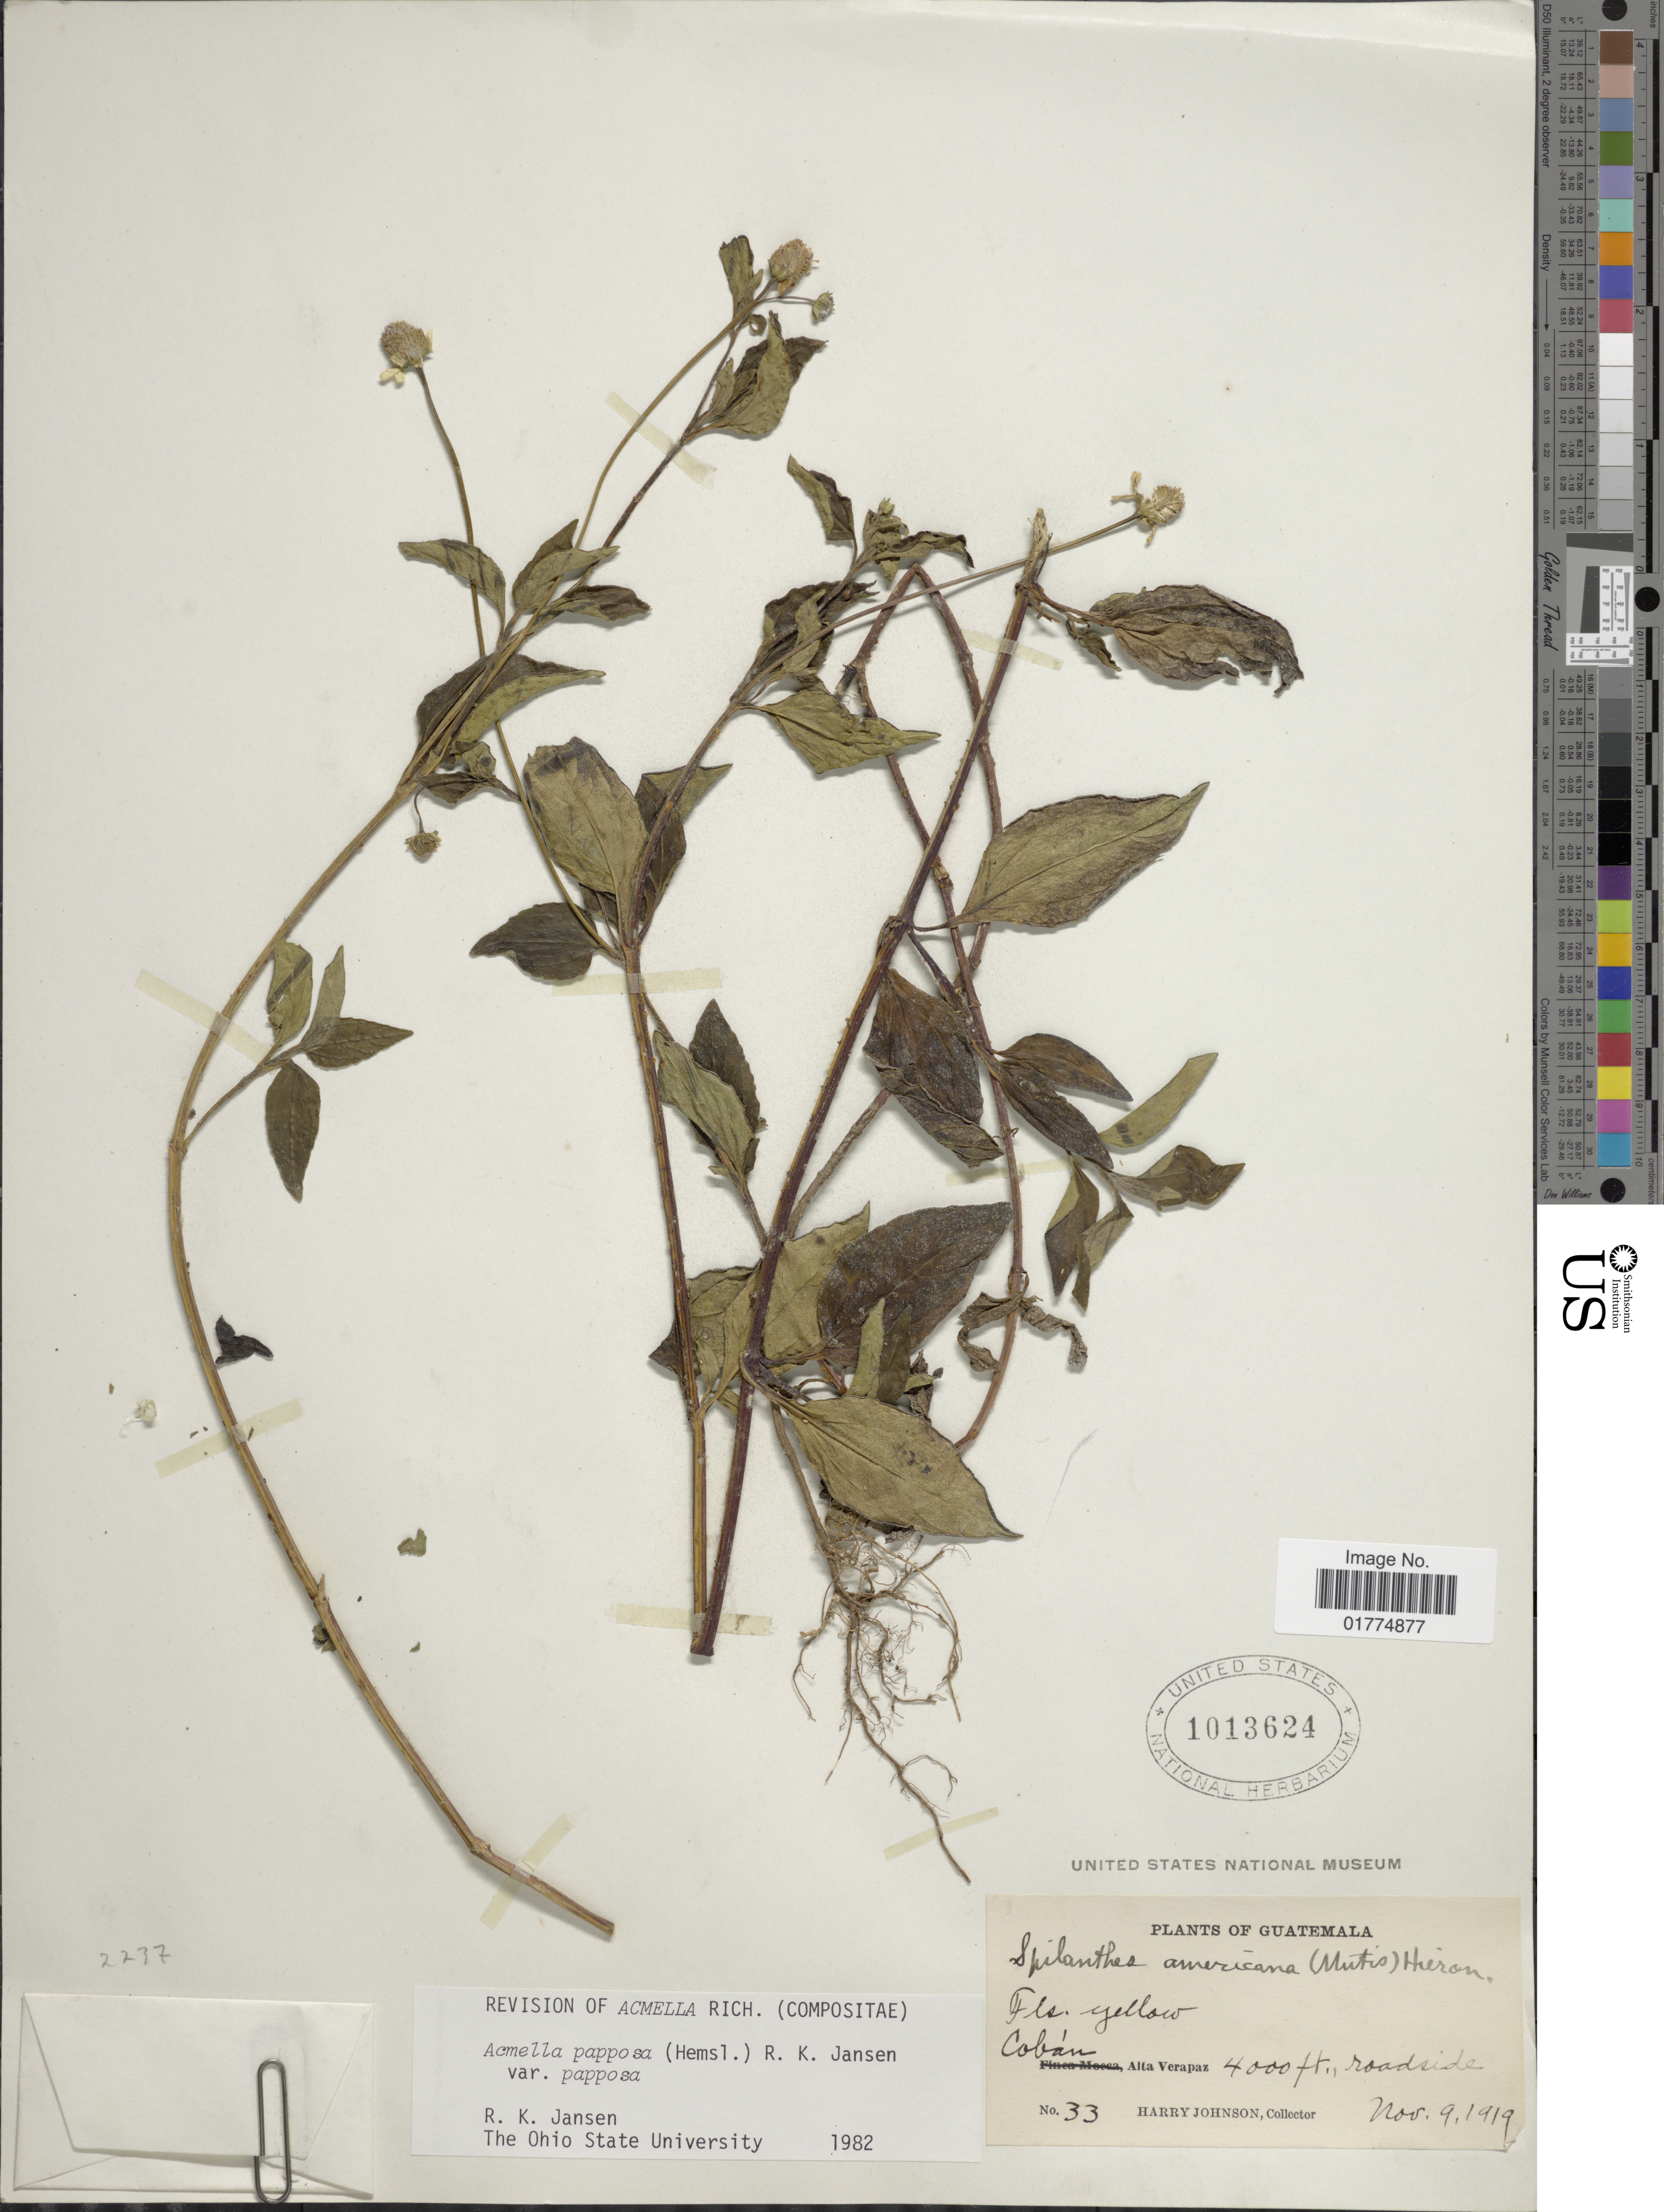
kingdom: Plantae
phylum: Tracheophyta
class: Magnoliopsida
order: Asterales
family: Asteraceae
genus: Acmella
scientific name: Acmella papposa var. papposa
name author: (Hemsl.) R.K. Jansen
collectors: H. Johnson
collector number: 33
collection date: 1919-11-09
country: Guatemala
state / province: Alta Verapaz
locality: Cobán, Alta Verapaz, roadside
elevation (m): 1219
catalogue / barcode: US 1013624